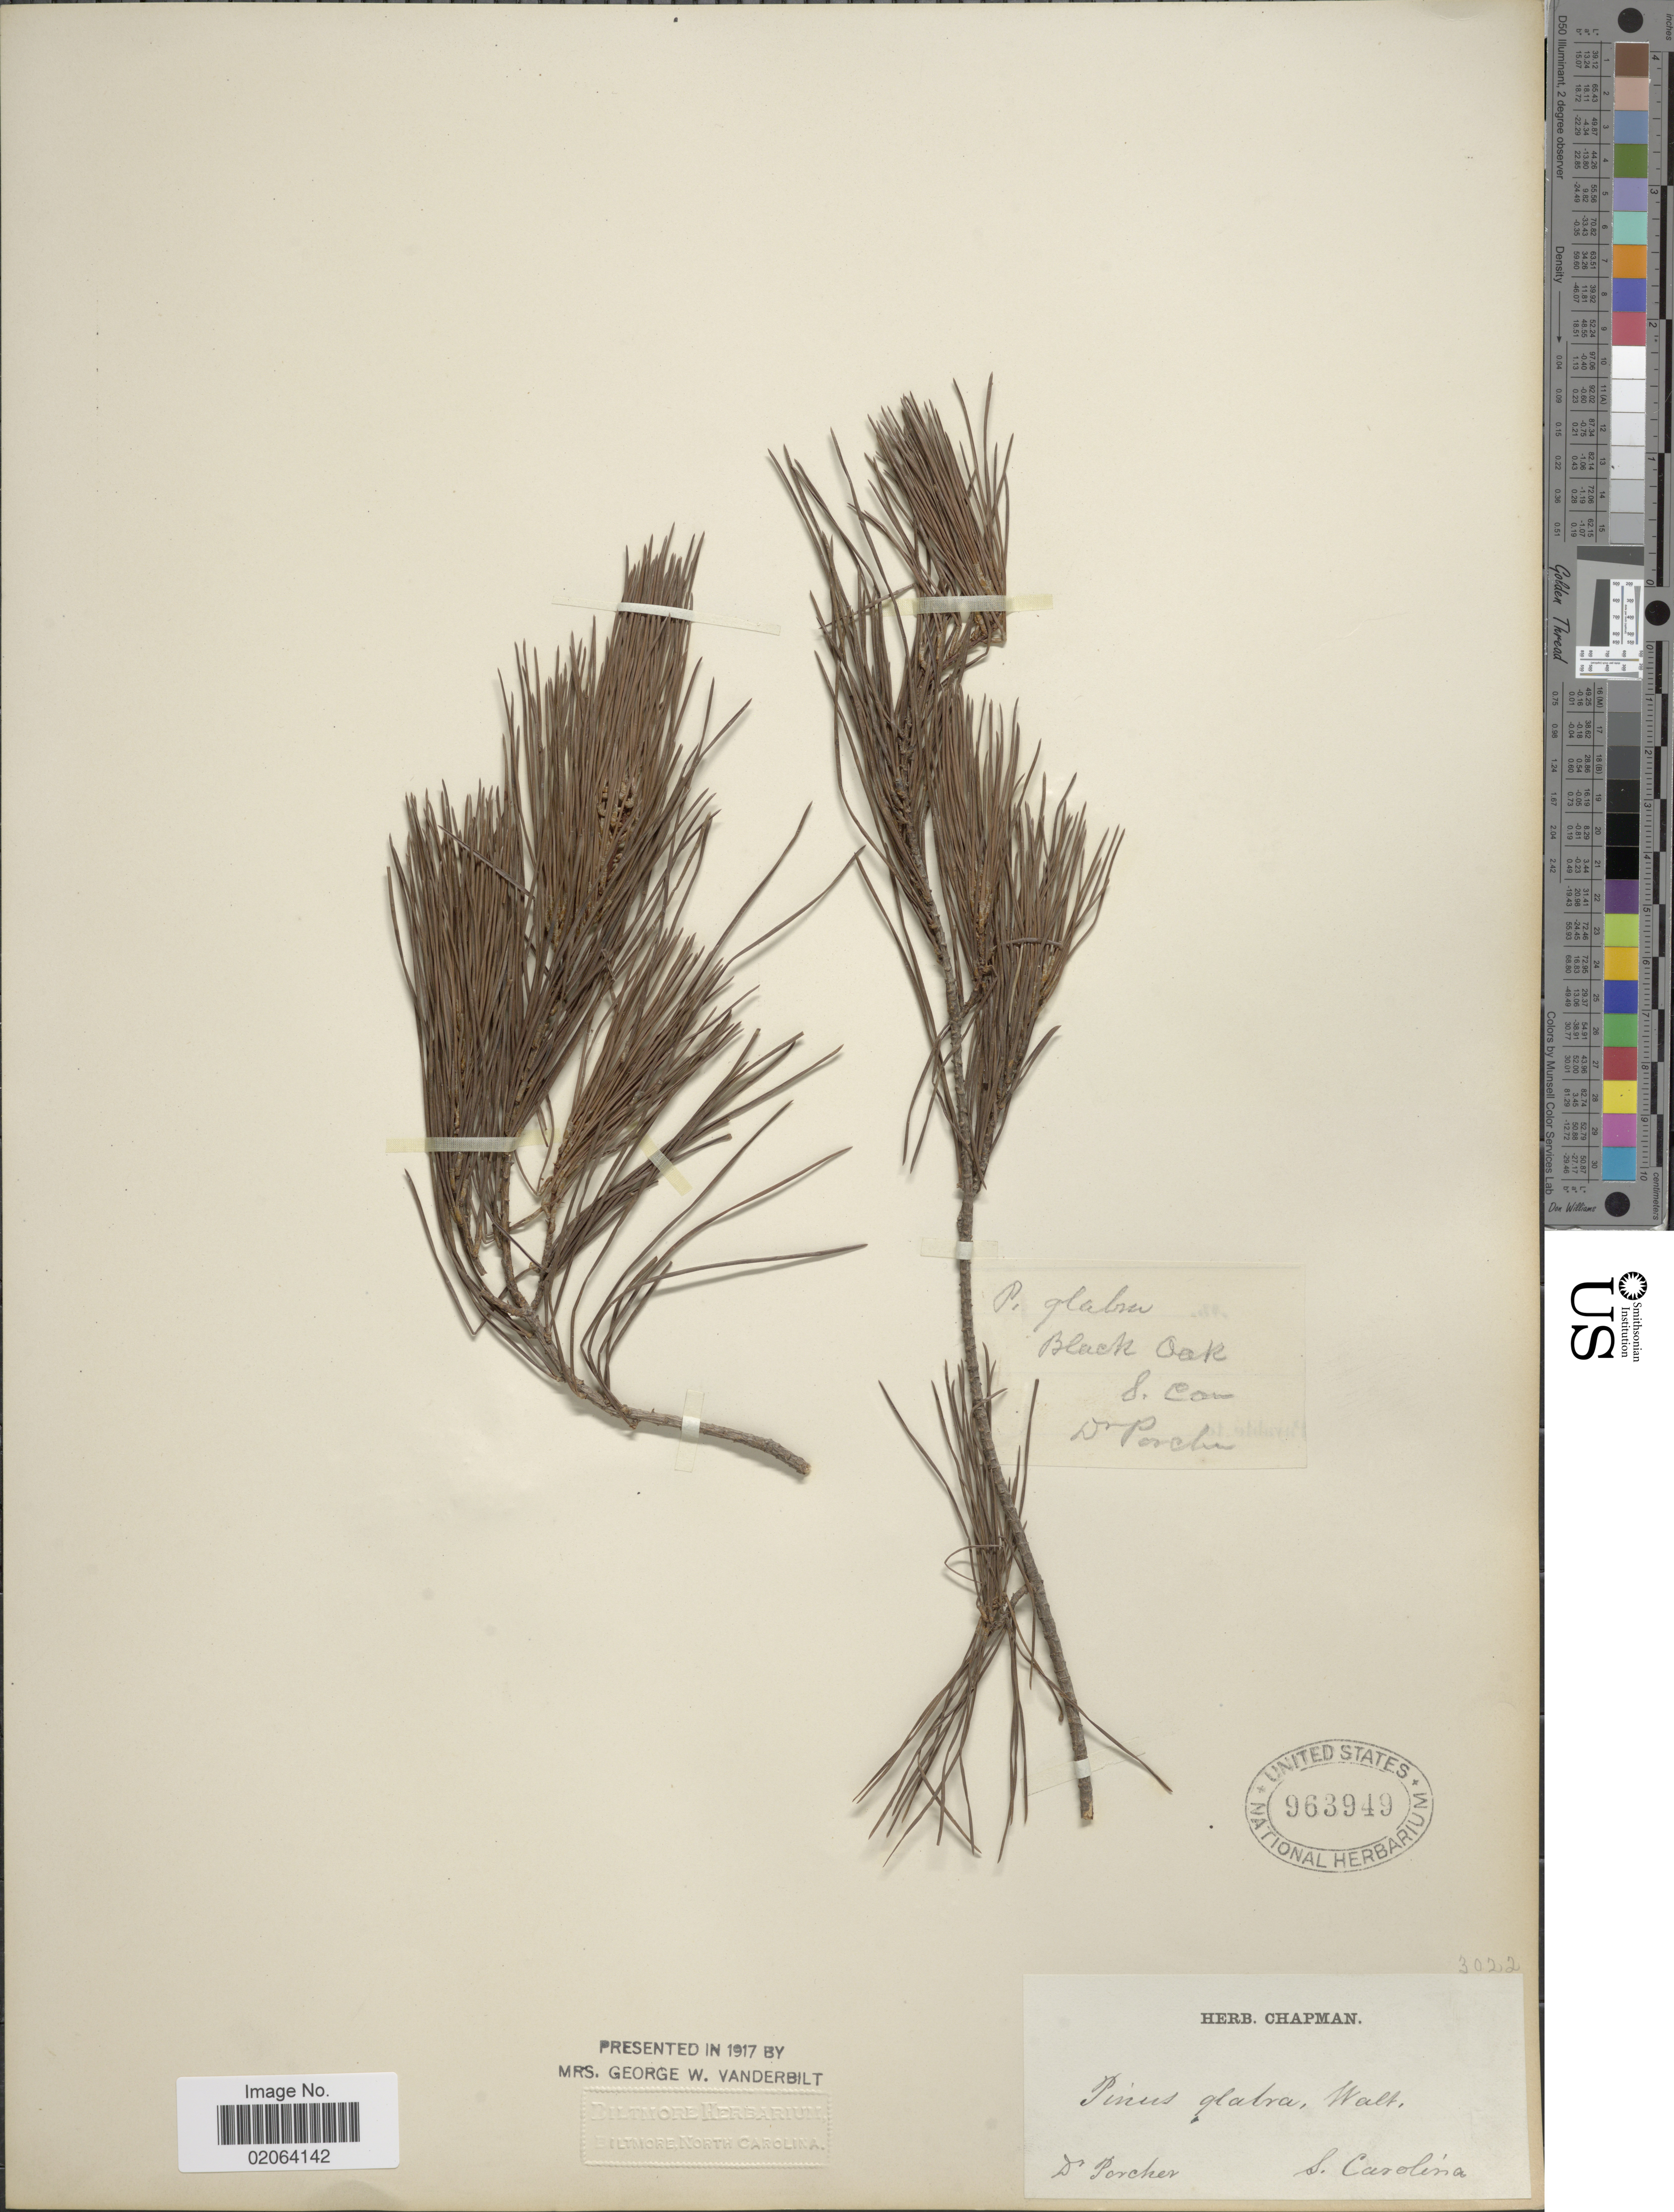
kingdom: Plantae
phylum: Tracheophyta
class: Pinopsida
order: Pinales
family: Pinaceae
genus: Pinus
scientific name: Pinus glabra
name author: Walter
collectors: Porcher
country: United States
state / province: South Carolina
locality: Black Oak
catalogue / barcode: US 963949